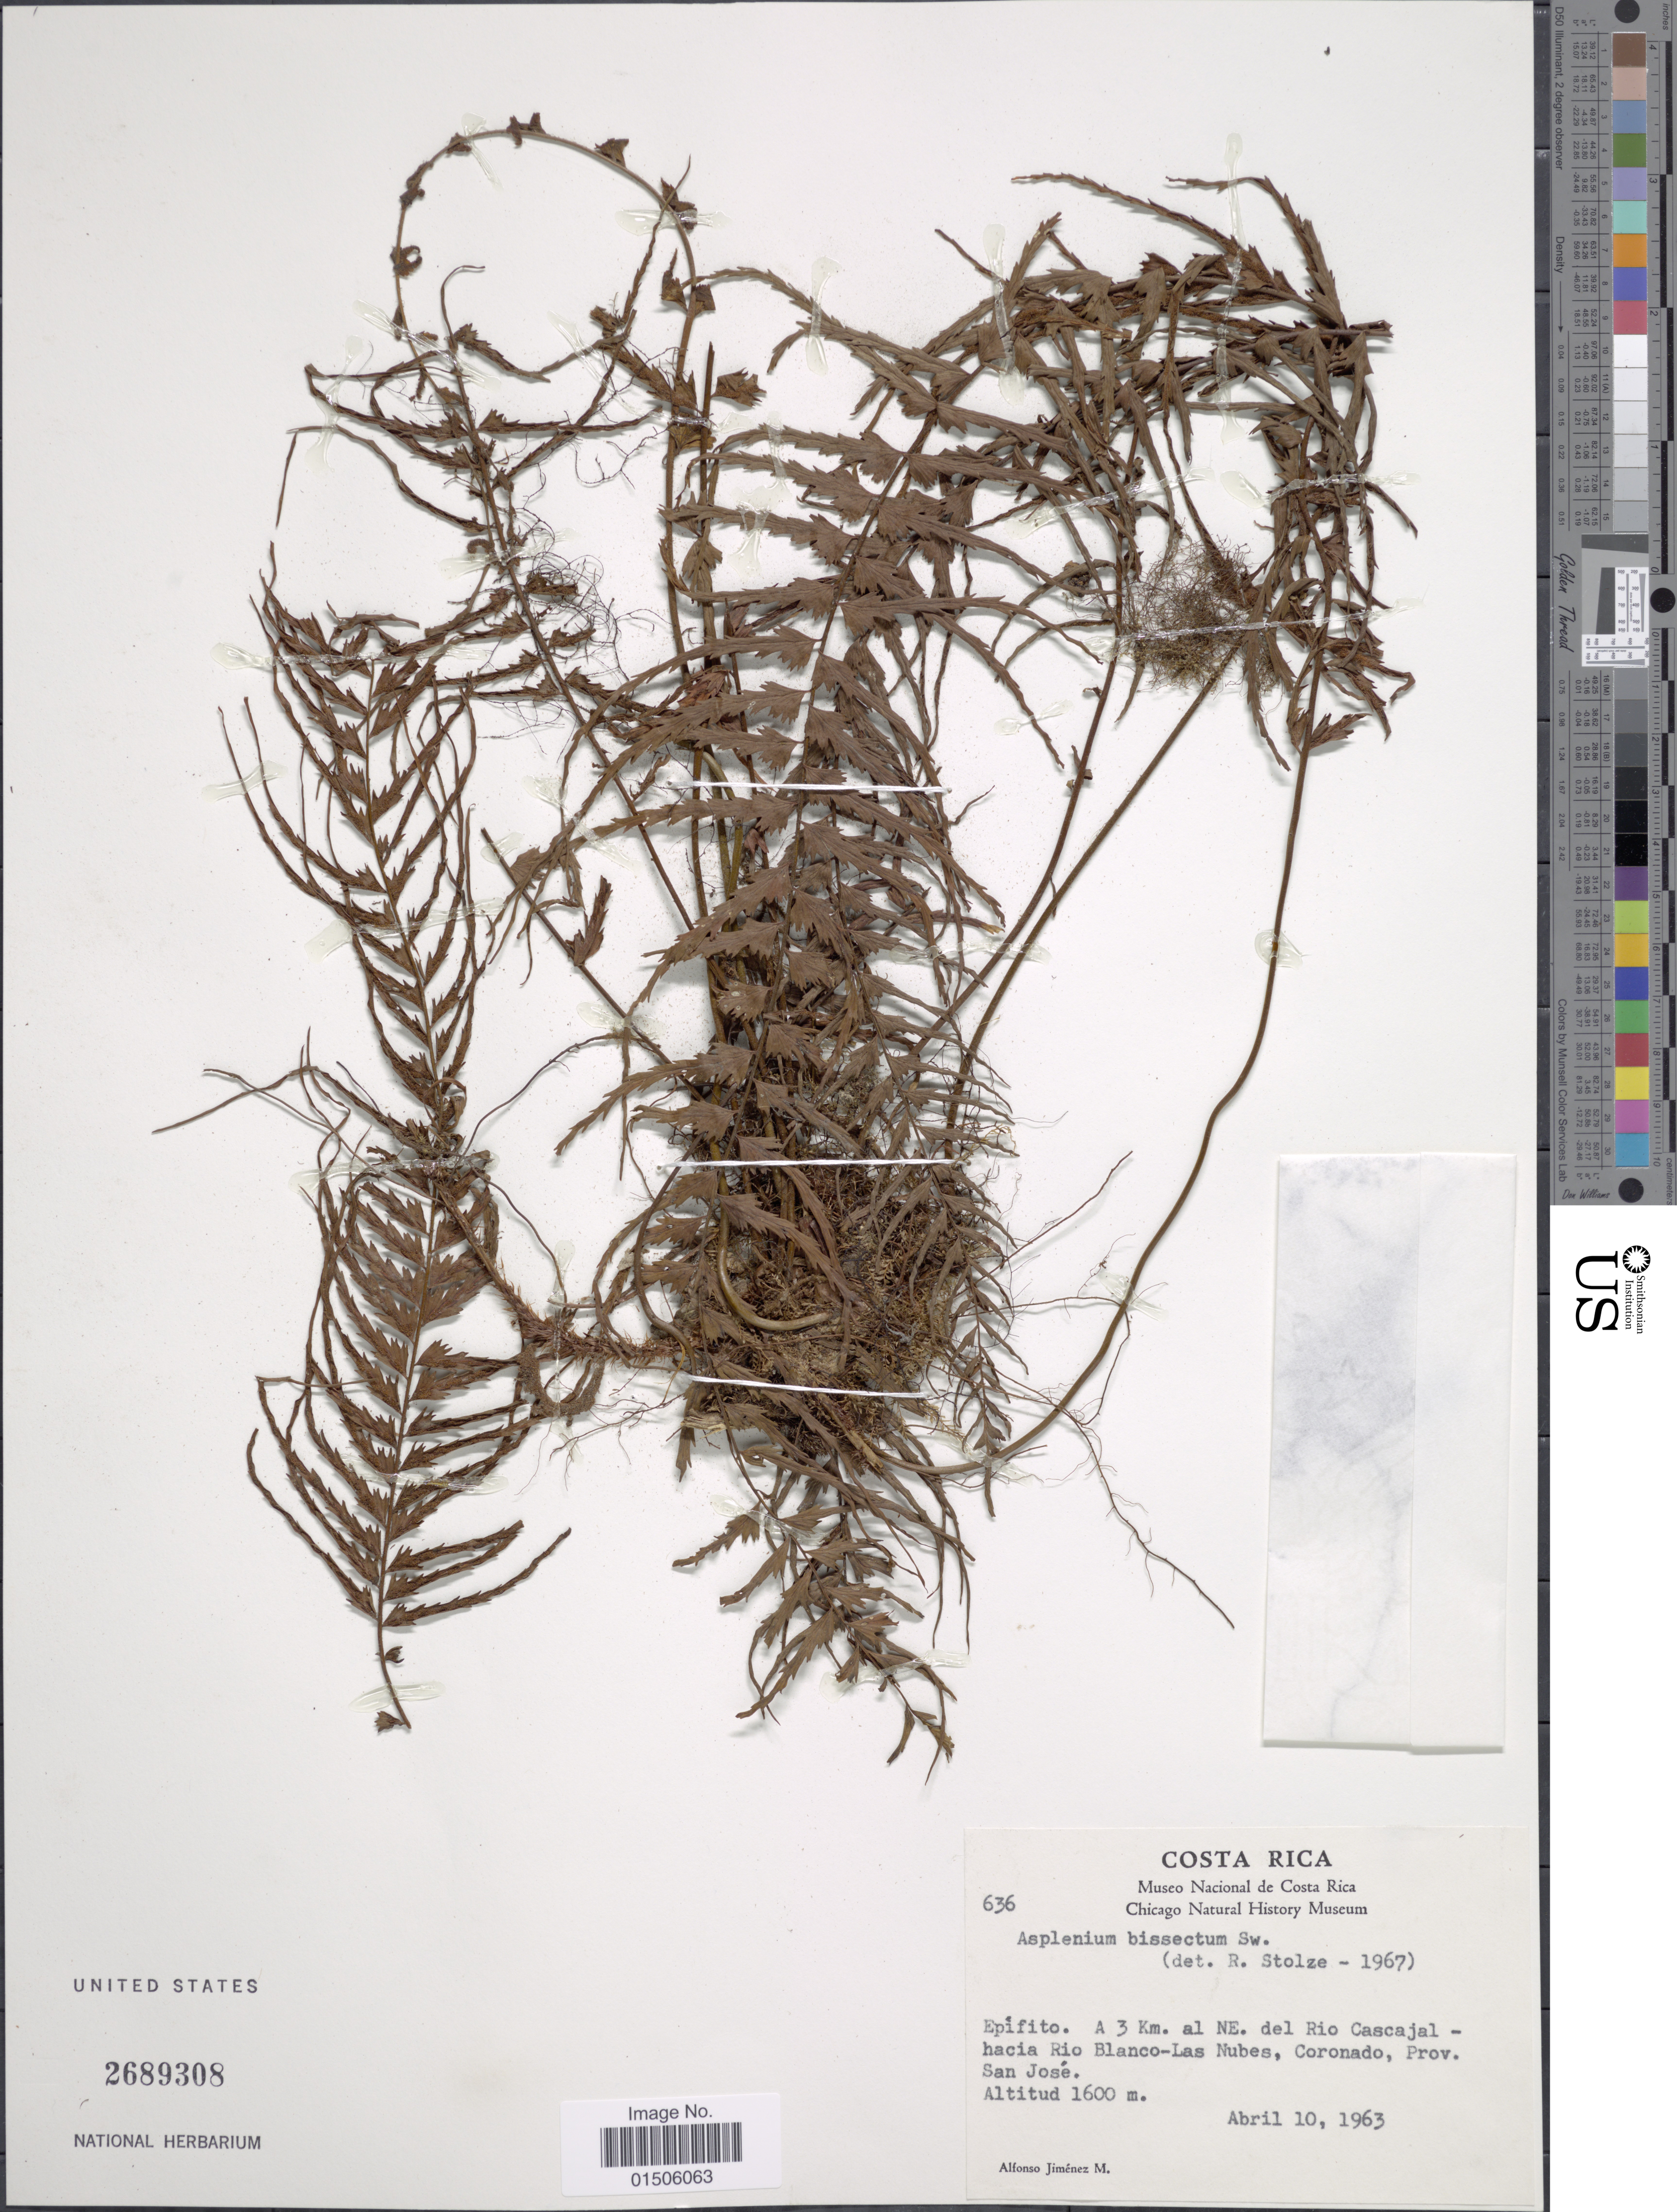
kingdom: Plantae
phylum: Tracheophyta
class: Polypodiopsida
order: Polypodiales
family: Aspleniaceae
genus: Asplenium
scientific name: Asplenium dissectum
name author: Sw.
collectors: A. Jimenez M.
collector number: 636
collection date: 1963-04-10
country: Costa Rica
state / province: San José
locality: A 3 Km. al NE del Rio Cascajal - hacia Rio Blanco-Las Nubes, Coronado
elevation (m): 1600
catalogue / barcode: US 2689308